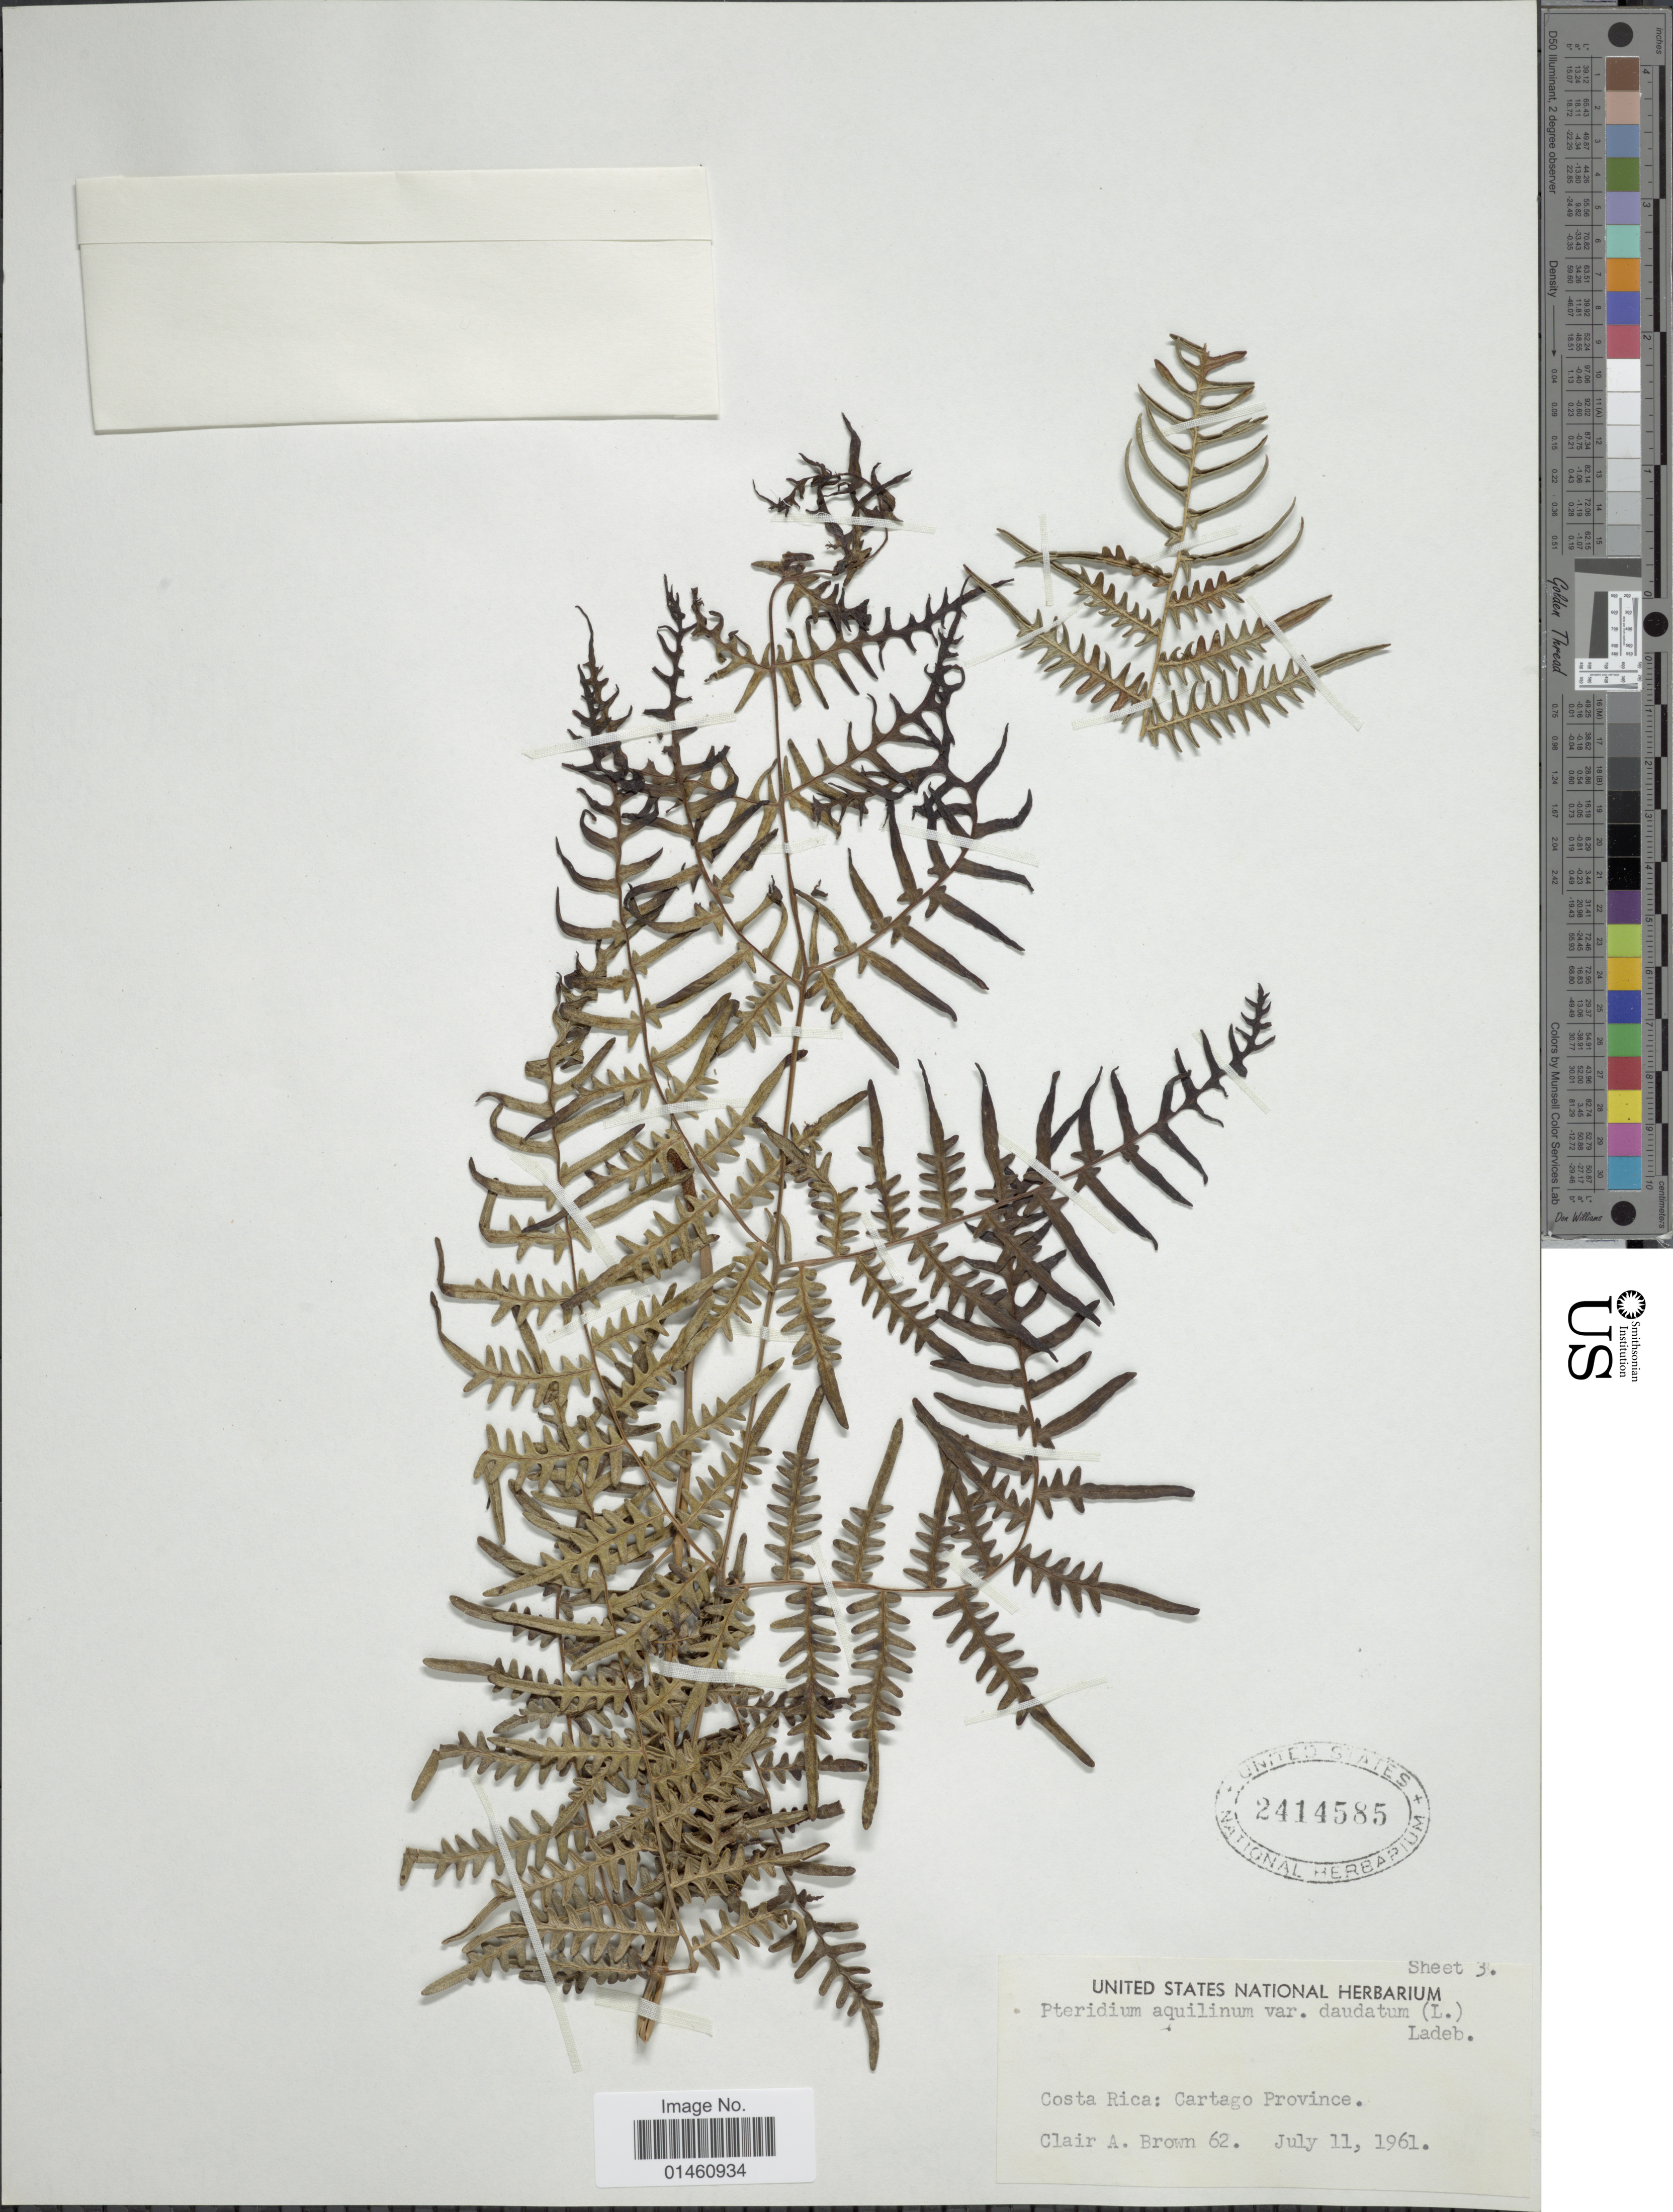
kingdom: Plantae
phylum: Tracheophyta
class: Polypodiopsida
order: Polypodiales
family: Dennstaedtiaceae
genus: Pteridium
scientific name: Pteridium caudatum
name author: (L.) Maxon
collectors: C. A. Brown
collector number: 62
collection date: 1961-07-11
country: Costa Rica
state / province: Cartago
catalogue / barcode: US 2414585